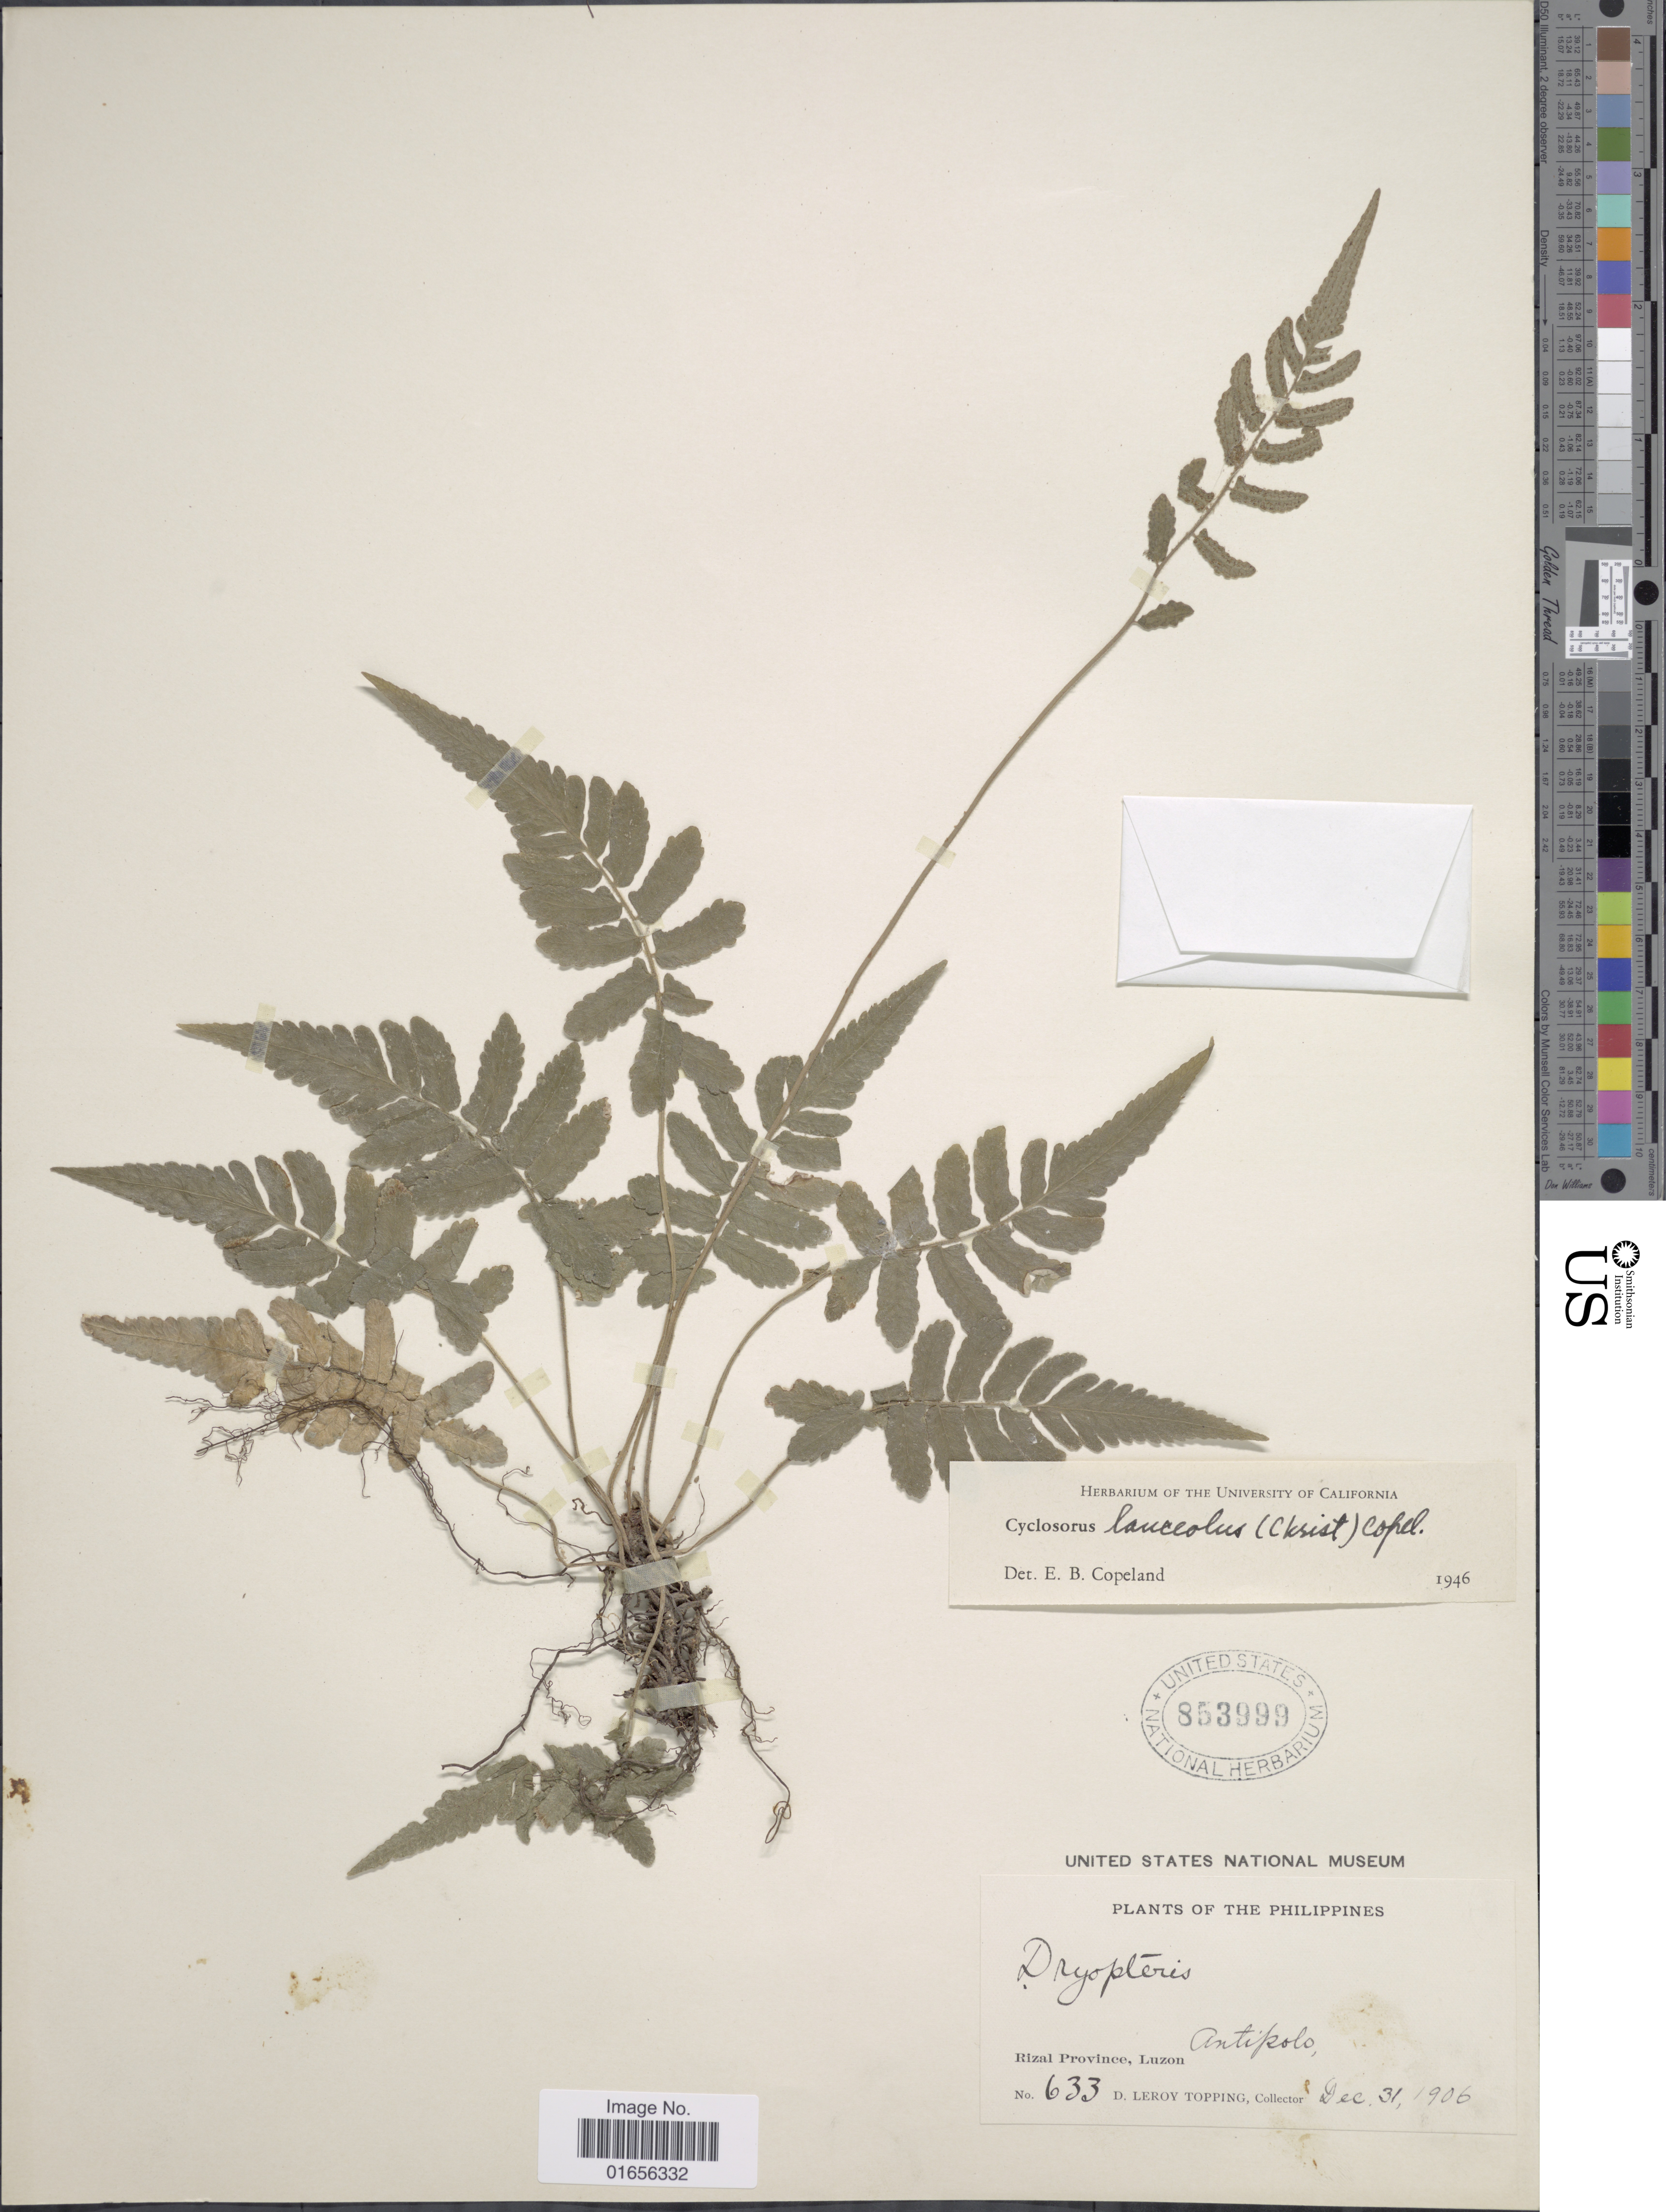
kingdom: Plantae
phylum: Tracheophyta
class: Polypodiopsida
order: Polypodiales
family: Thelypteridaceae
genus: Pronephrium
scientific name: Pronephrium rhombeum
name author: (Christ) Holttum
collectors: D. L. Topping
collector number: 633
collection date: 1906-12-31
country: Philippines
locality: The Philippines, Antipolo, Rizal Province, Luzon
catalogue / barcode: US 853999